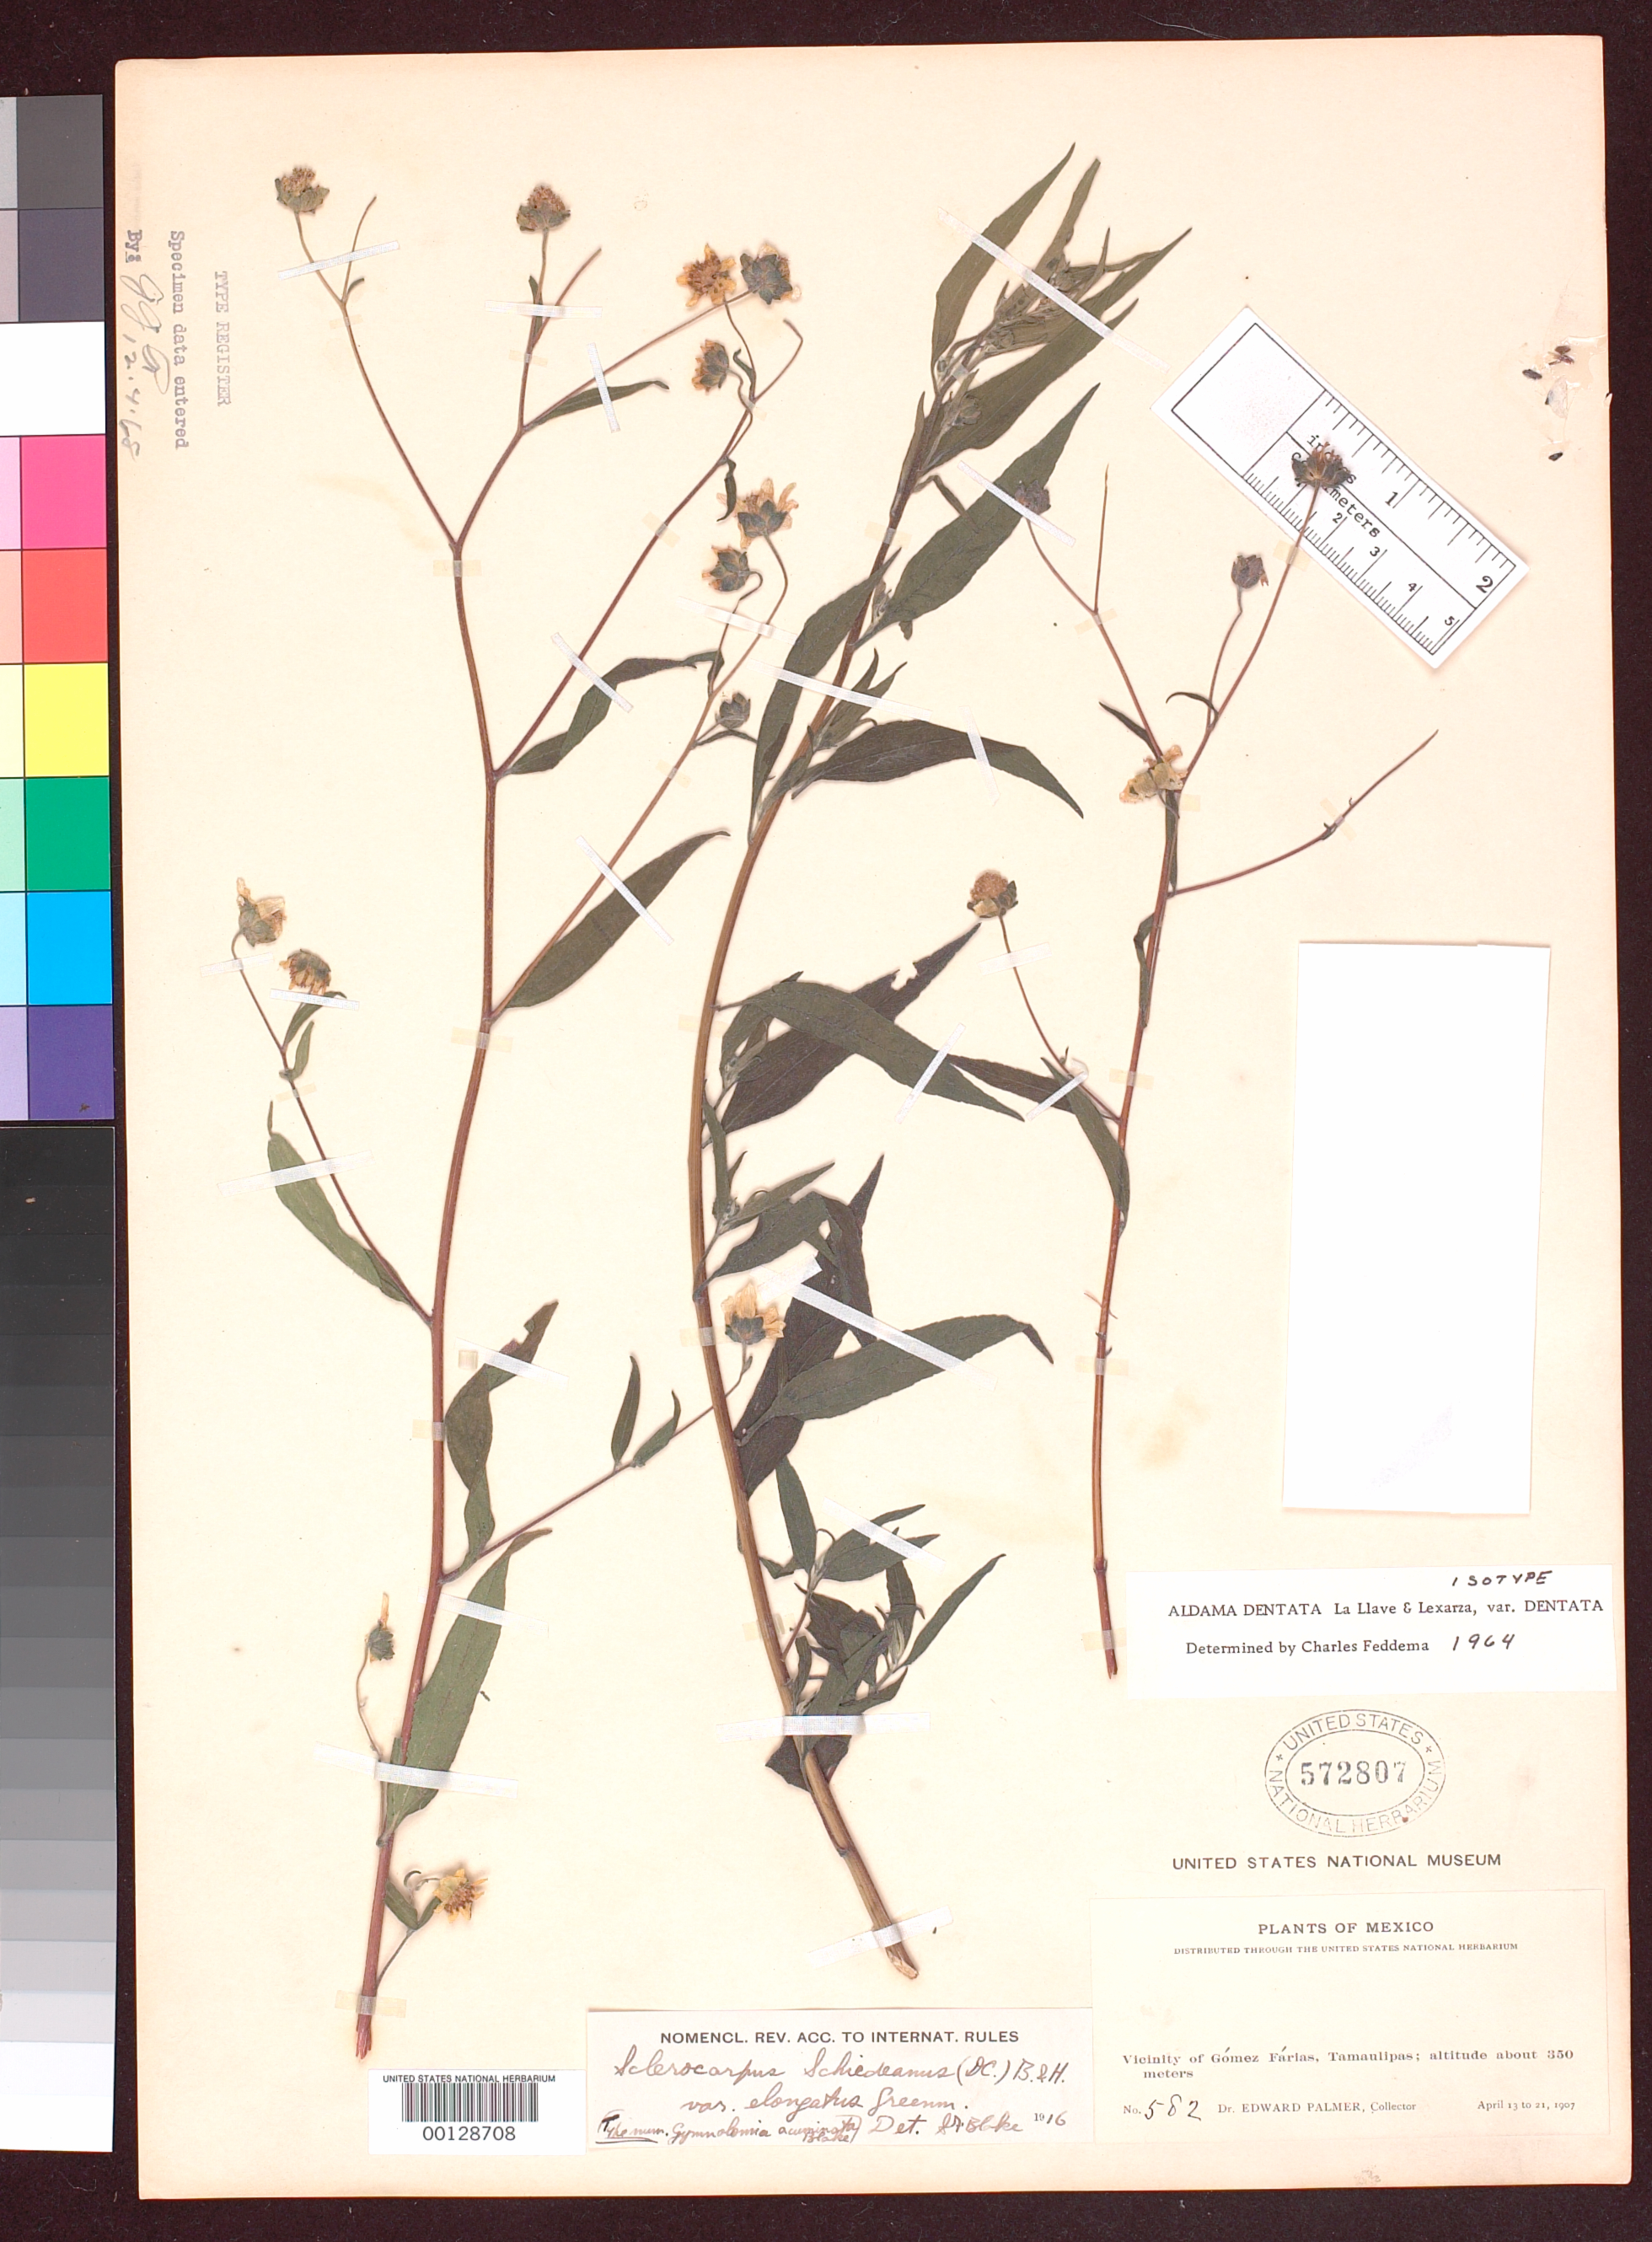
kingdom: Plantae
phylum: Tracheophyta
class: Magnoliopsida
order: Asterales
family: Asteraceae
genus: Gymnolomia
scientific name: Gymnolomia acuminata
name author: S.F. Blake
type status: Isotype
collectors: E. Palmer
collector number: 582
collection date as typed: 13 Apr 1907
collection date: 1907-04-13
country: Mexico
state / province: Tamaulipas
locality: Gomez Farias.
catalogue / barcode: US 572807